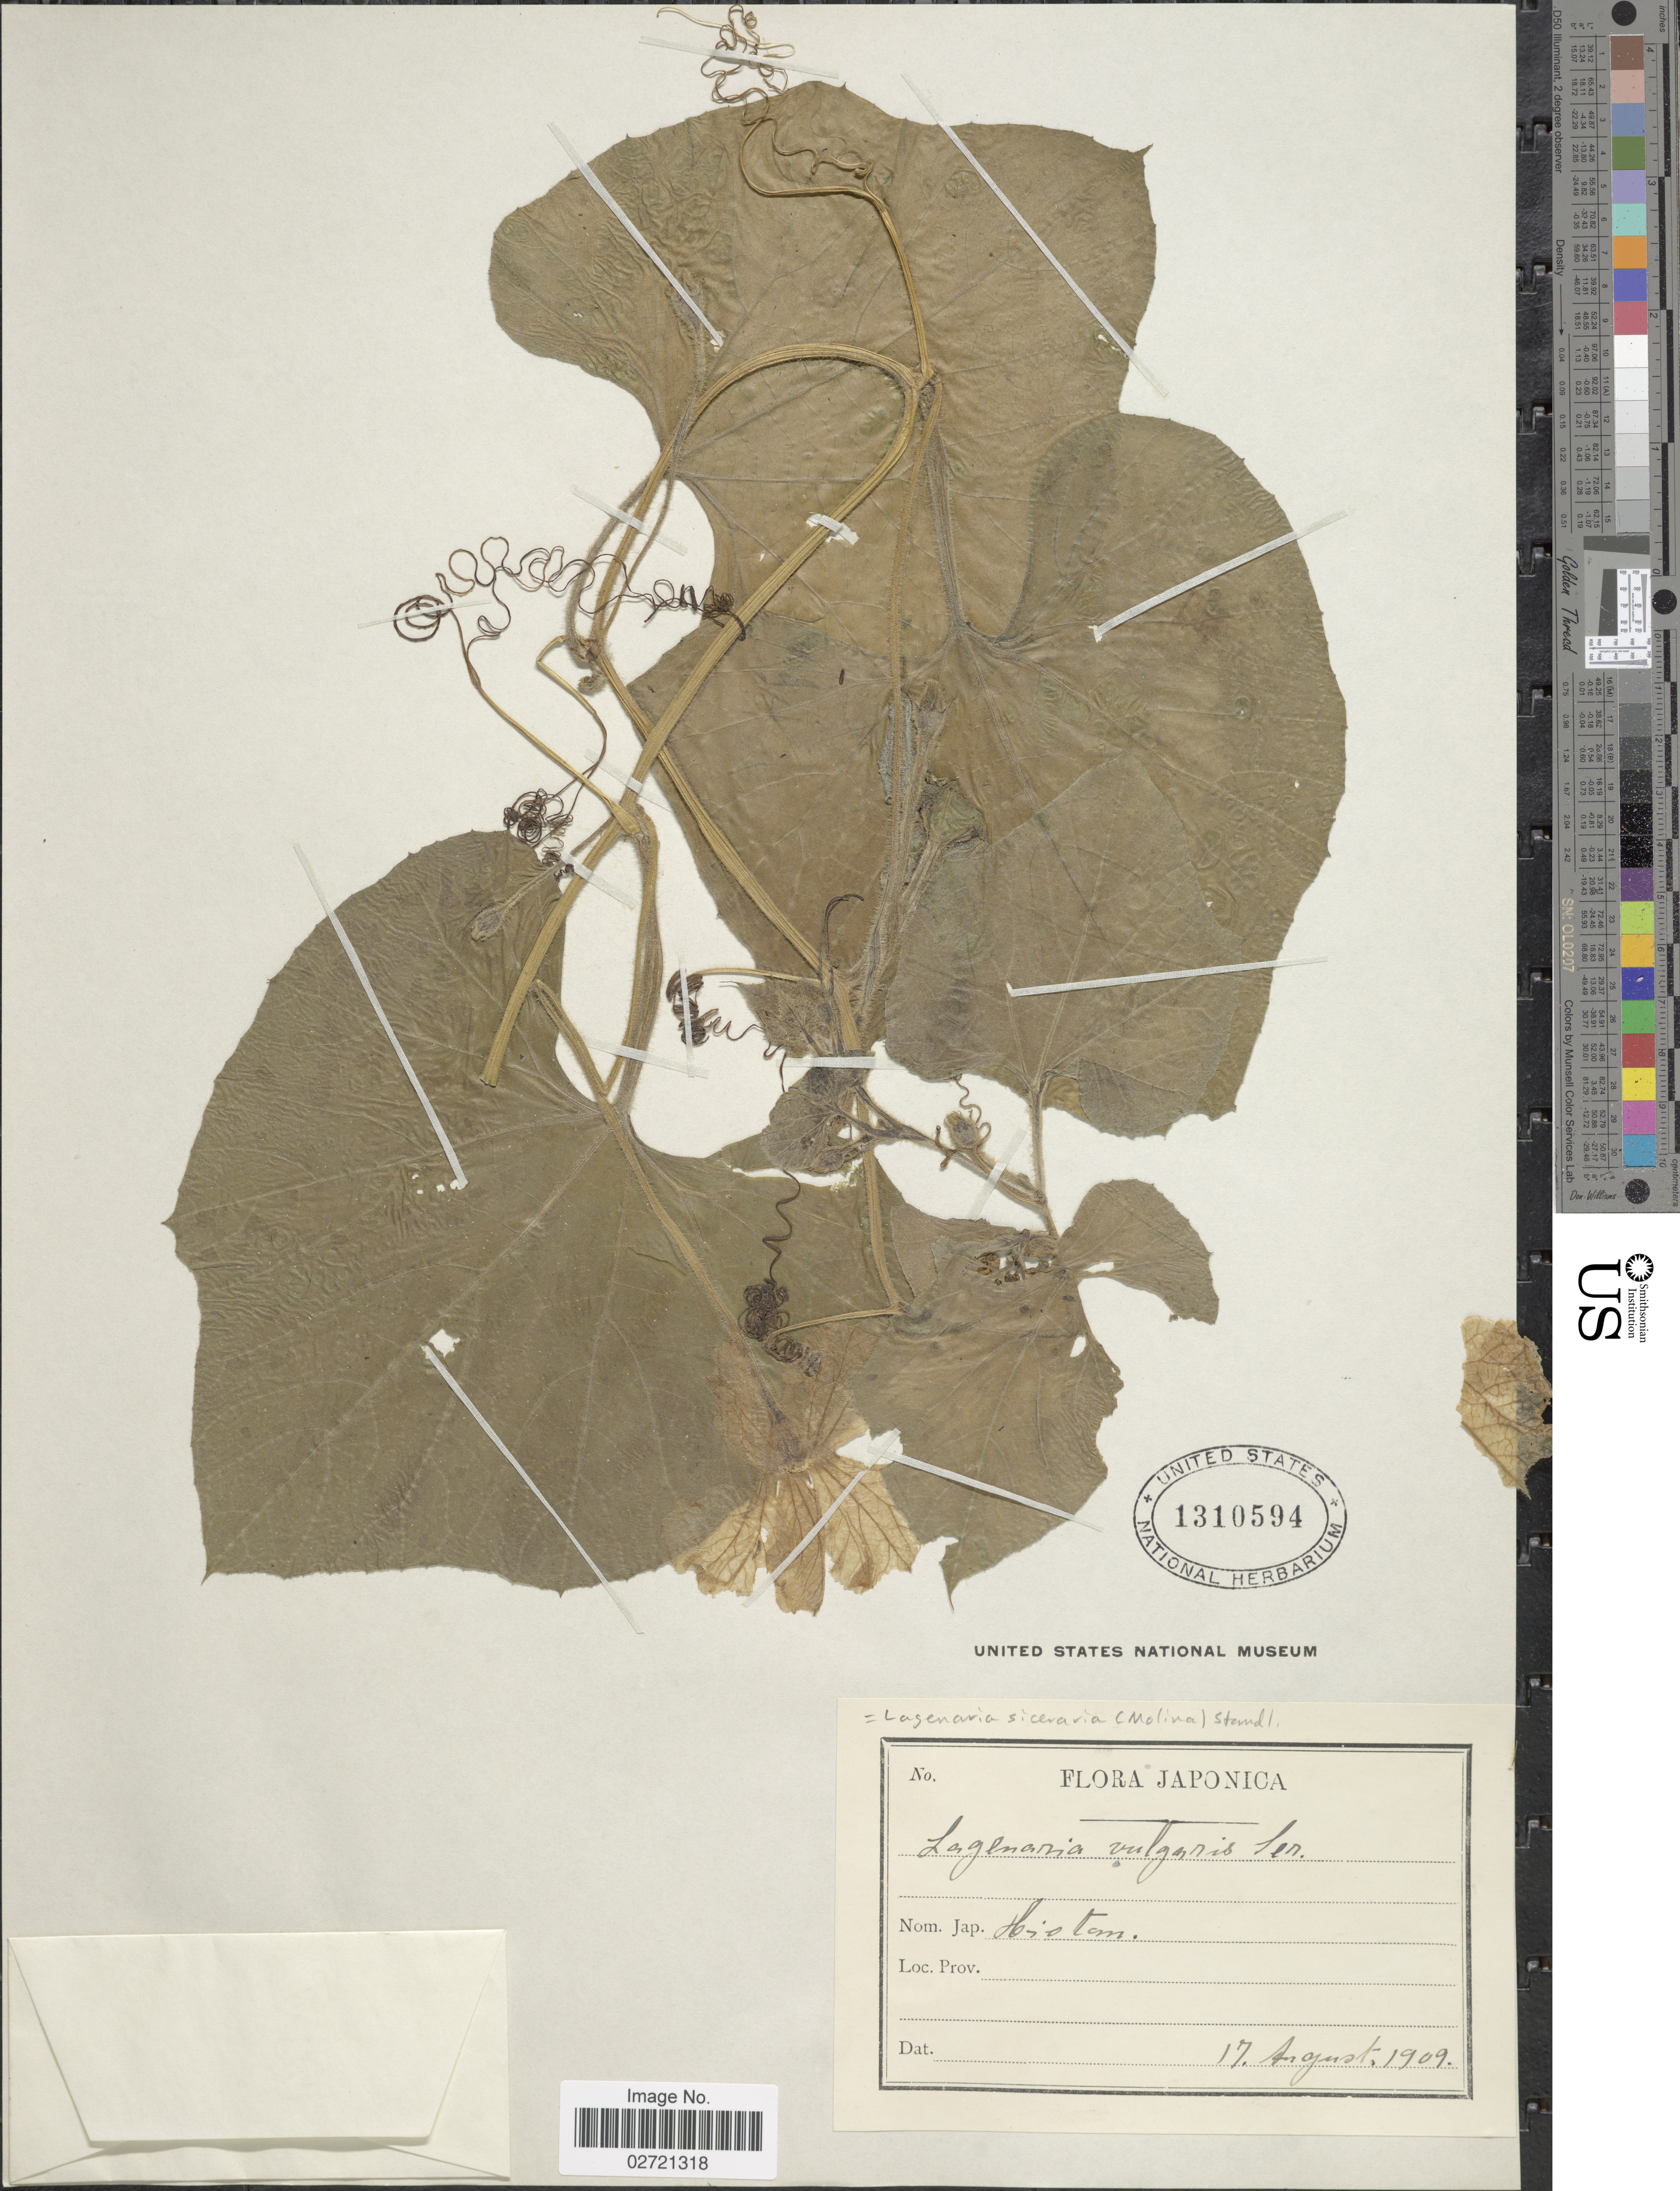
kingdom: Plantae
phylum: Tracheophyta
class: Magnoliopsida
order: Cucurbitales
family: Cucurbitaceae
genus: Lagenaria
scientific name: Lagenaria siceraria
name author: (Molina) Standl.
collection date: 1909-08-17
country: Japan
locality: Japonica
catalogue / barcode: US 1310594